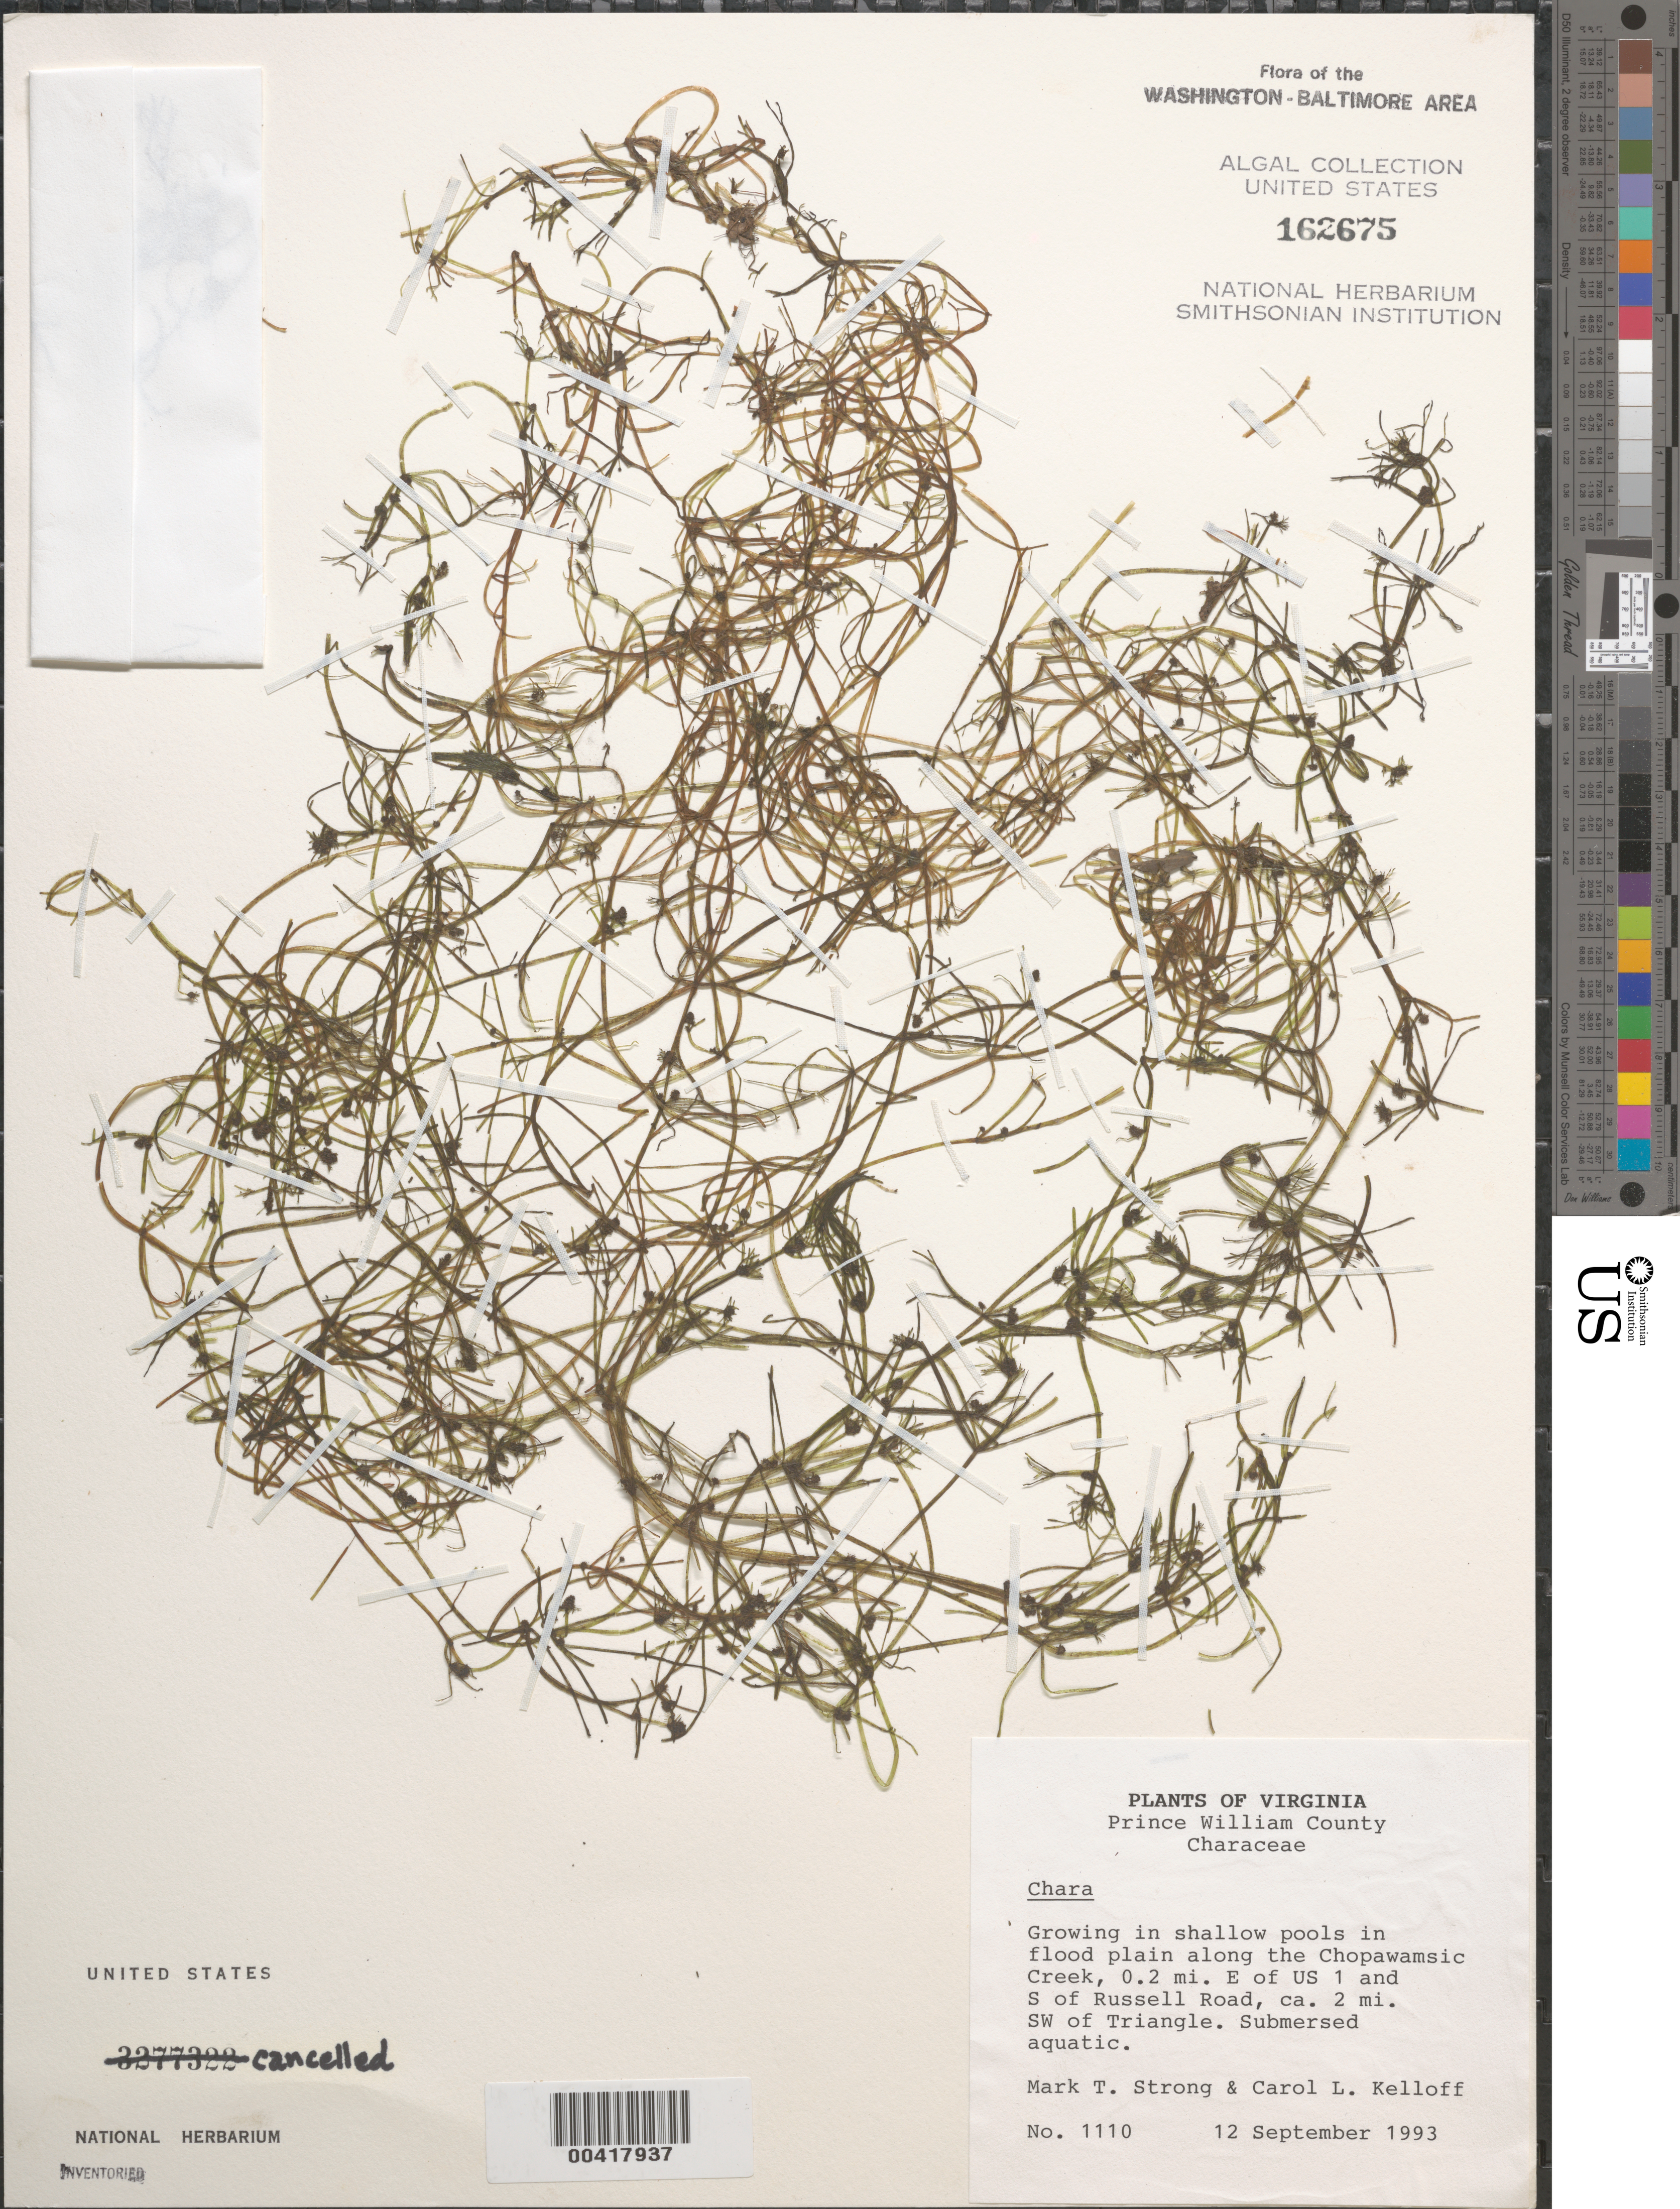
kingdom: Plantae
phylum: Charophyta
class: Charophyceae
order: Charales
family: Characeae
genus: Chara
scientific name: Chara sp.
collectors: M. T. Strong & C. L. Kelloff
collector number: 1110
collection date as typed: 12 Sep 1993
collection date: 1993-09-12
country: United States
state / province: Virginia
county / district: Prince William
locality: Chopawamsic Creek floodplain, 0.2 mile east of US Route 1 and south of Russell Road, ca. 2 miles southwest of Triangle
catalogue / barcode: US 162675